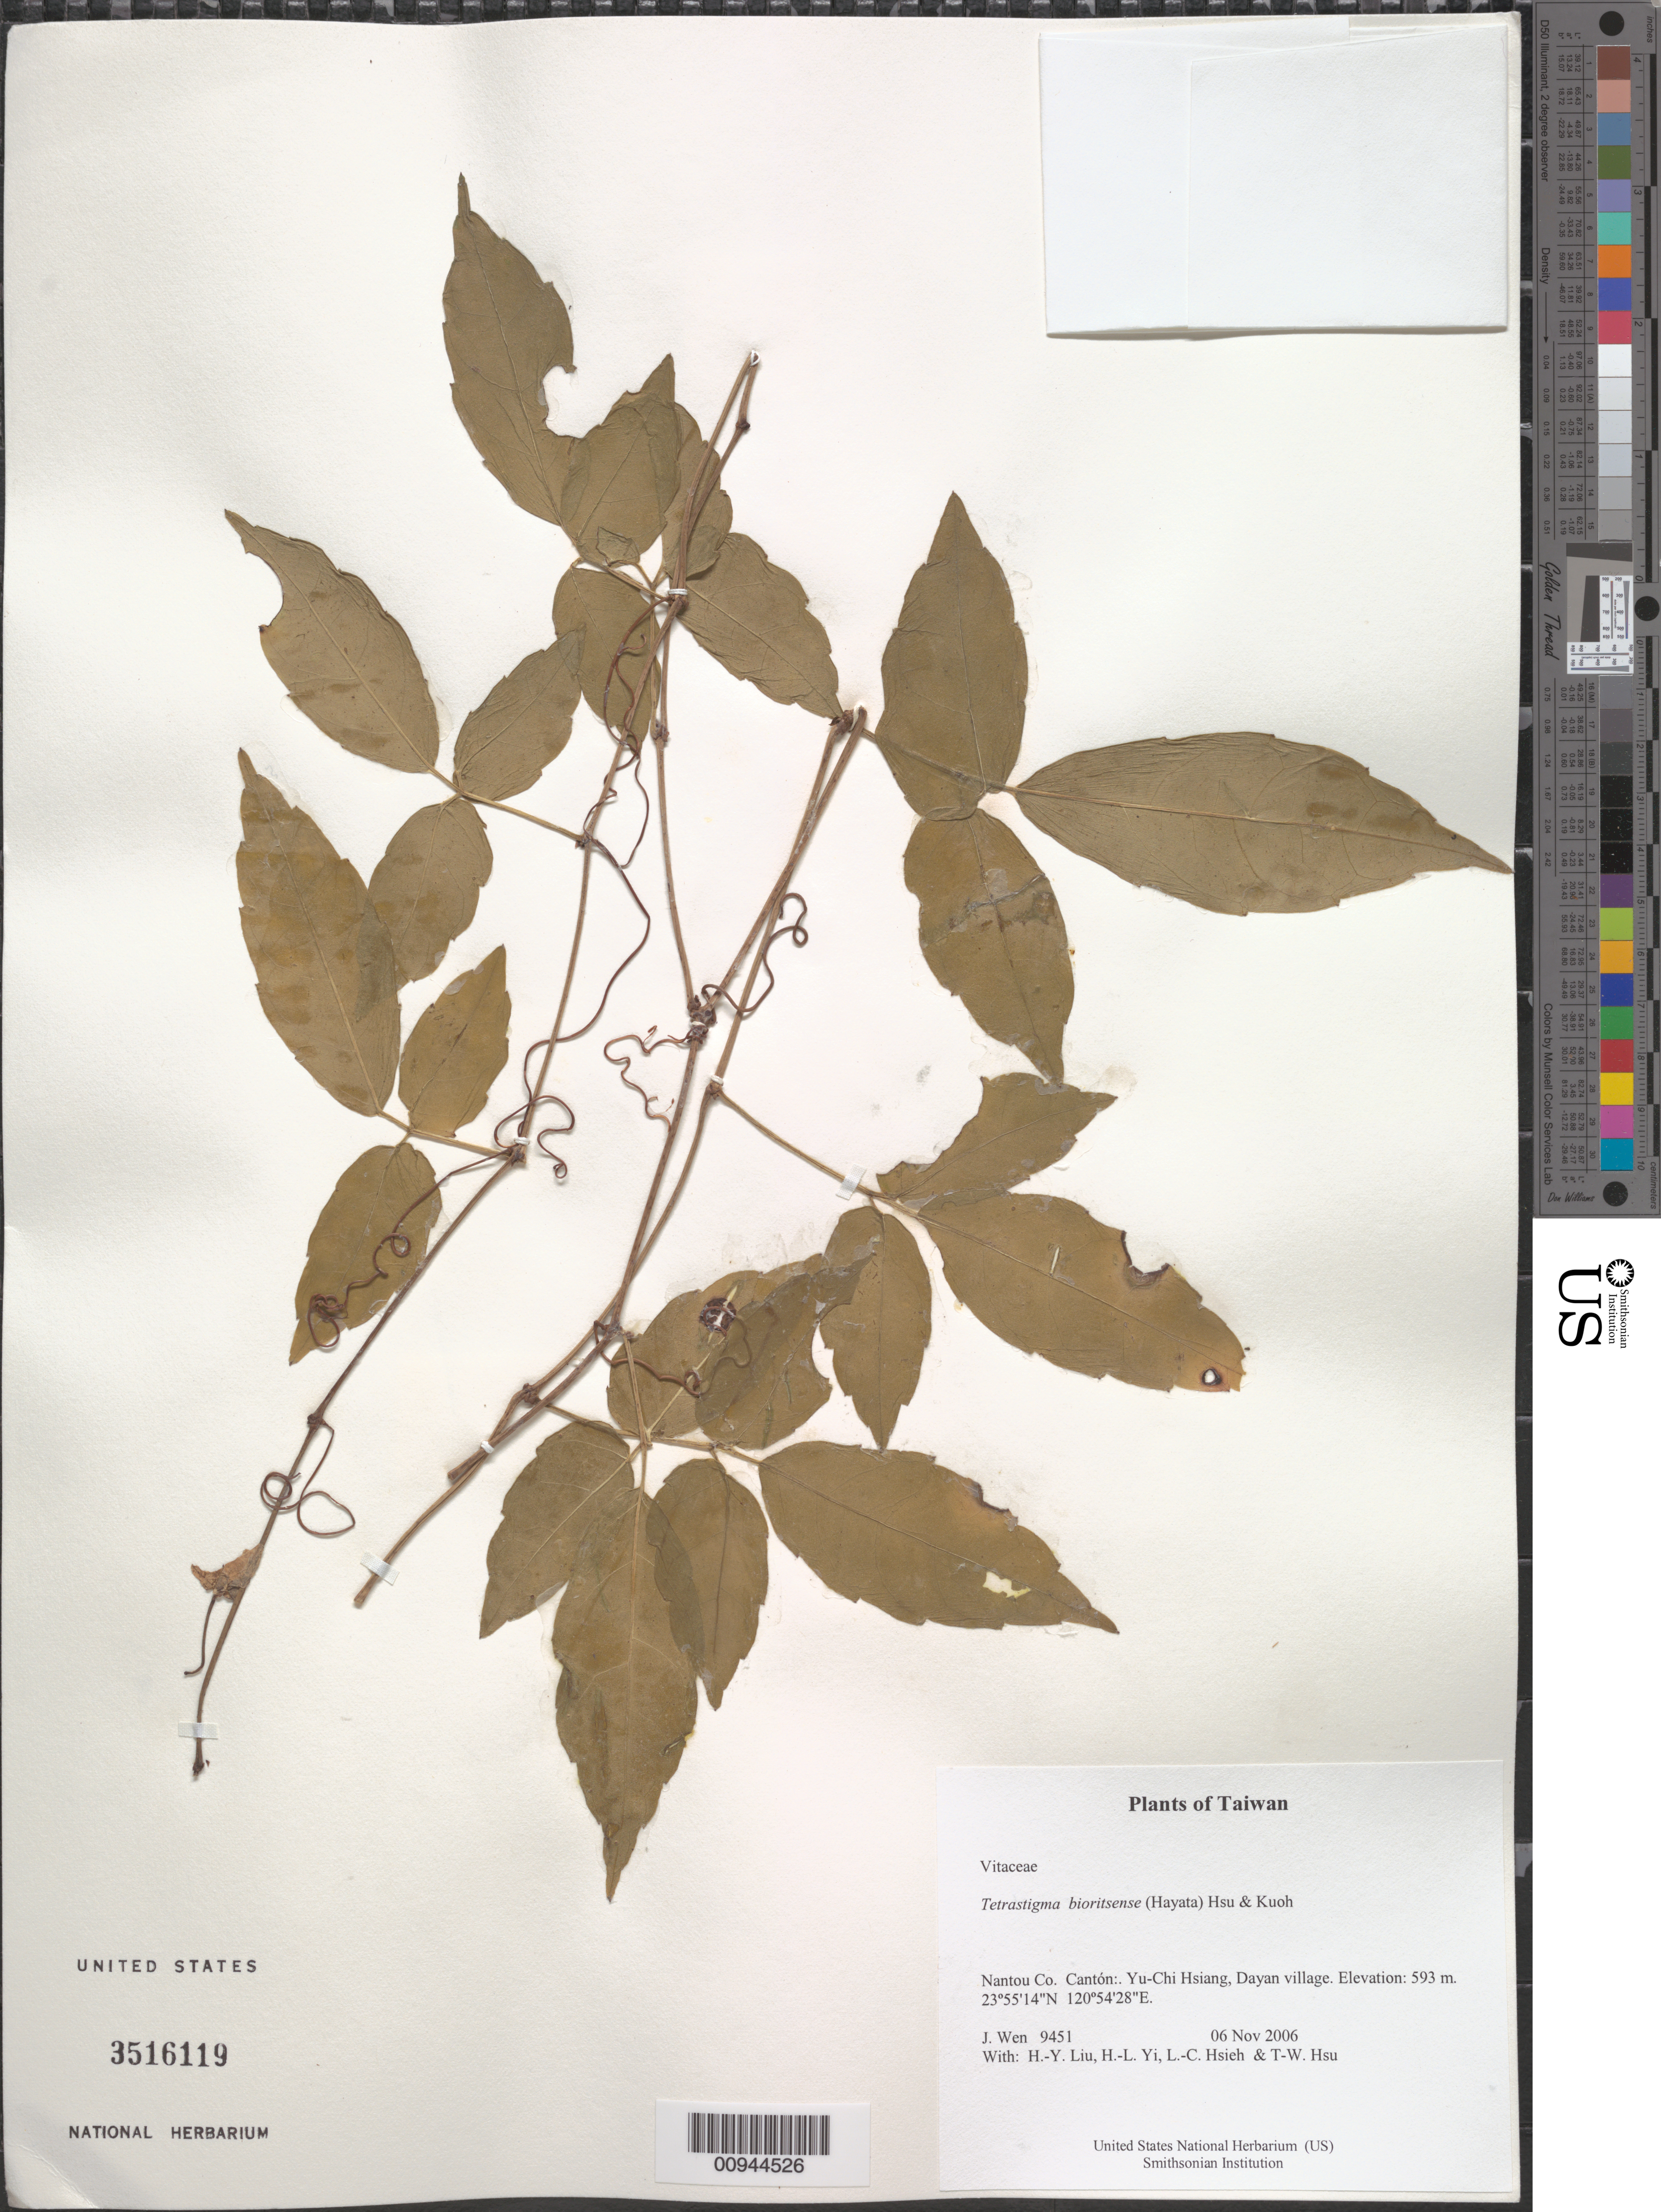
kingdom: Plantae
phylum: Tracheophyta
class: Magnoliopsida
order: Vitales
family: Vitaceae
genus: Tetrastigma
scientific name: Tetrastigma bioritsense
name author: (Hayata) Hsu & Kuoh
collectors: J. Wen, H. Liu, H. l. Yi, L. Hsieh & T. Hsu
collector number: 9451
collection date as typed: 06 Nov 2006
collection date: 2006-11-06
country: Taiwan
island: Taiwan [Formosa]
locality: Yu-Chi Hsiang, Dayan village.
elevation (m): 593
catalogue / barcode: US 3516119